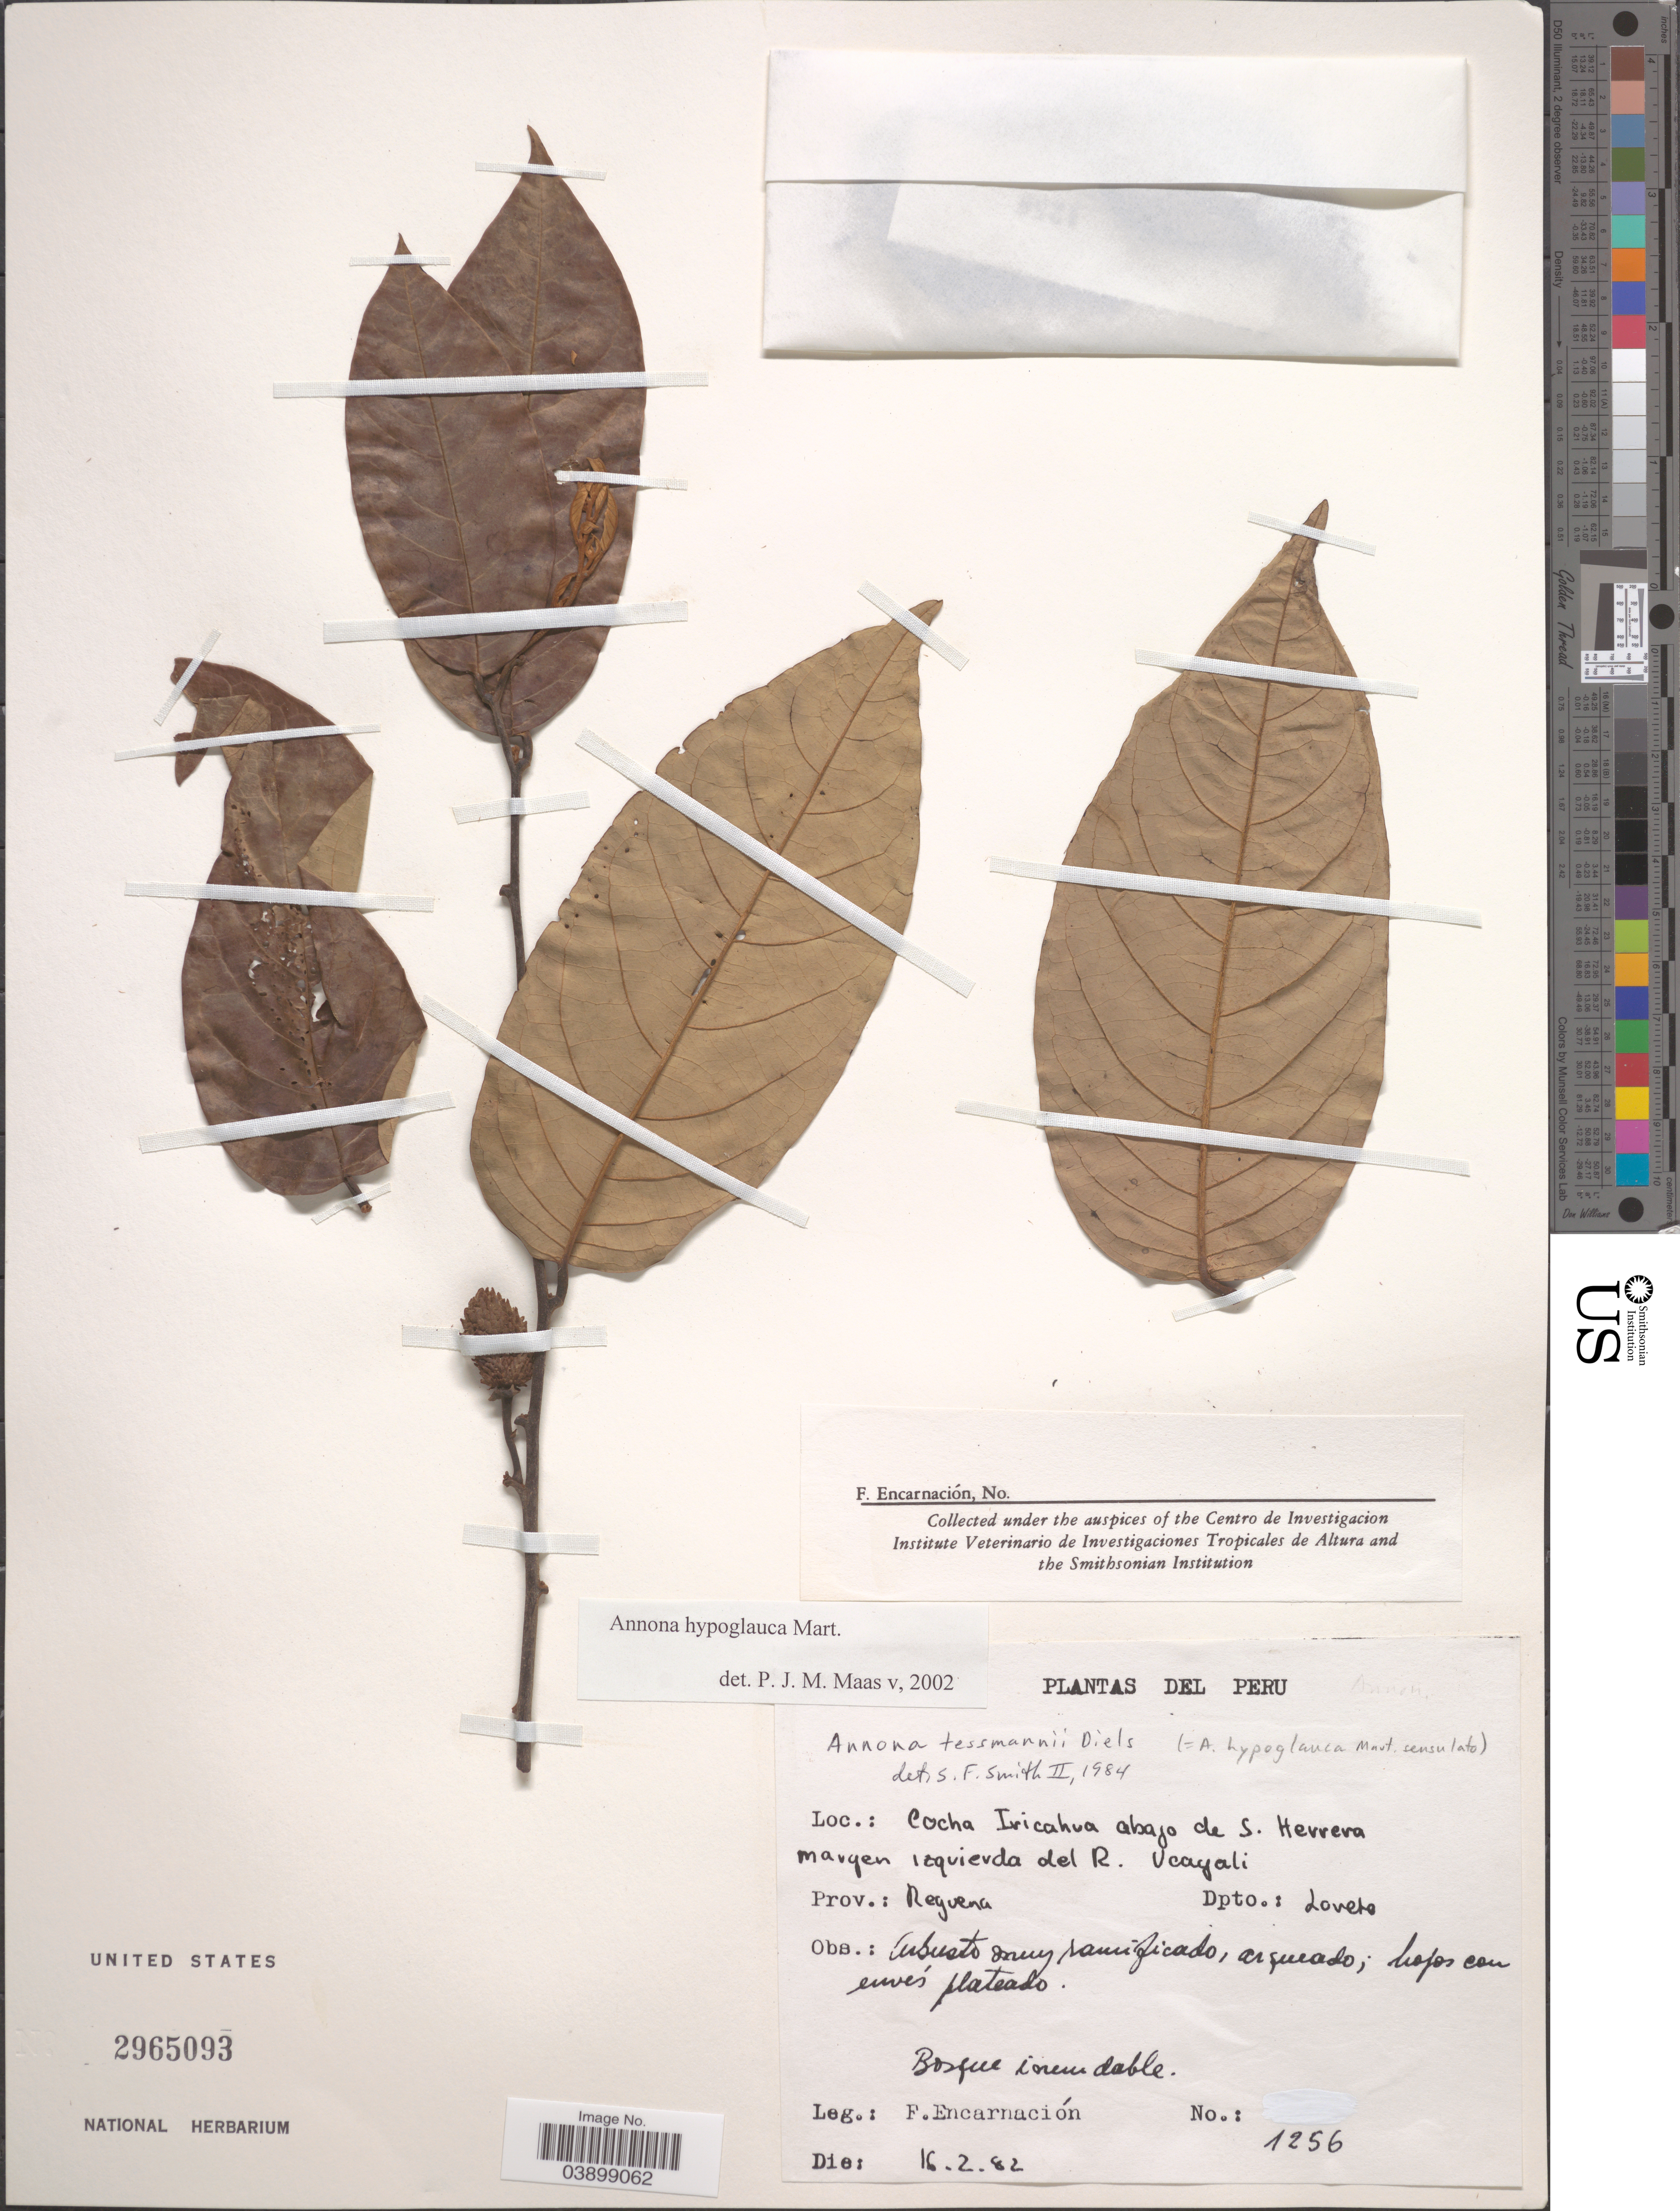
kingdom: Plantae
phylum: Tracheophyta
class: Magnoliopsida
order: Magnoliales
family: Annonaceae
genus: Annona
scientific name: Annona hypoglauca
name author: Mart.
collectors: F. Encarnación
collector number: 1256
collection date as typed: Transcribed d/m/y: 16/2/82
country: Peru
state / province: Loreto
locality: Cocha Iricahua abajo de J. Herrera margen izquierda del R. Ucayali. Prov.: Requena. Dpto.: Loreto.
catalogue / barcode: US 2965093